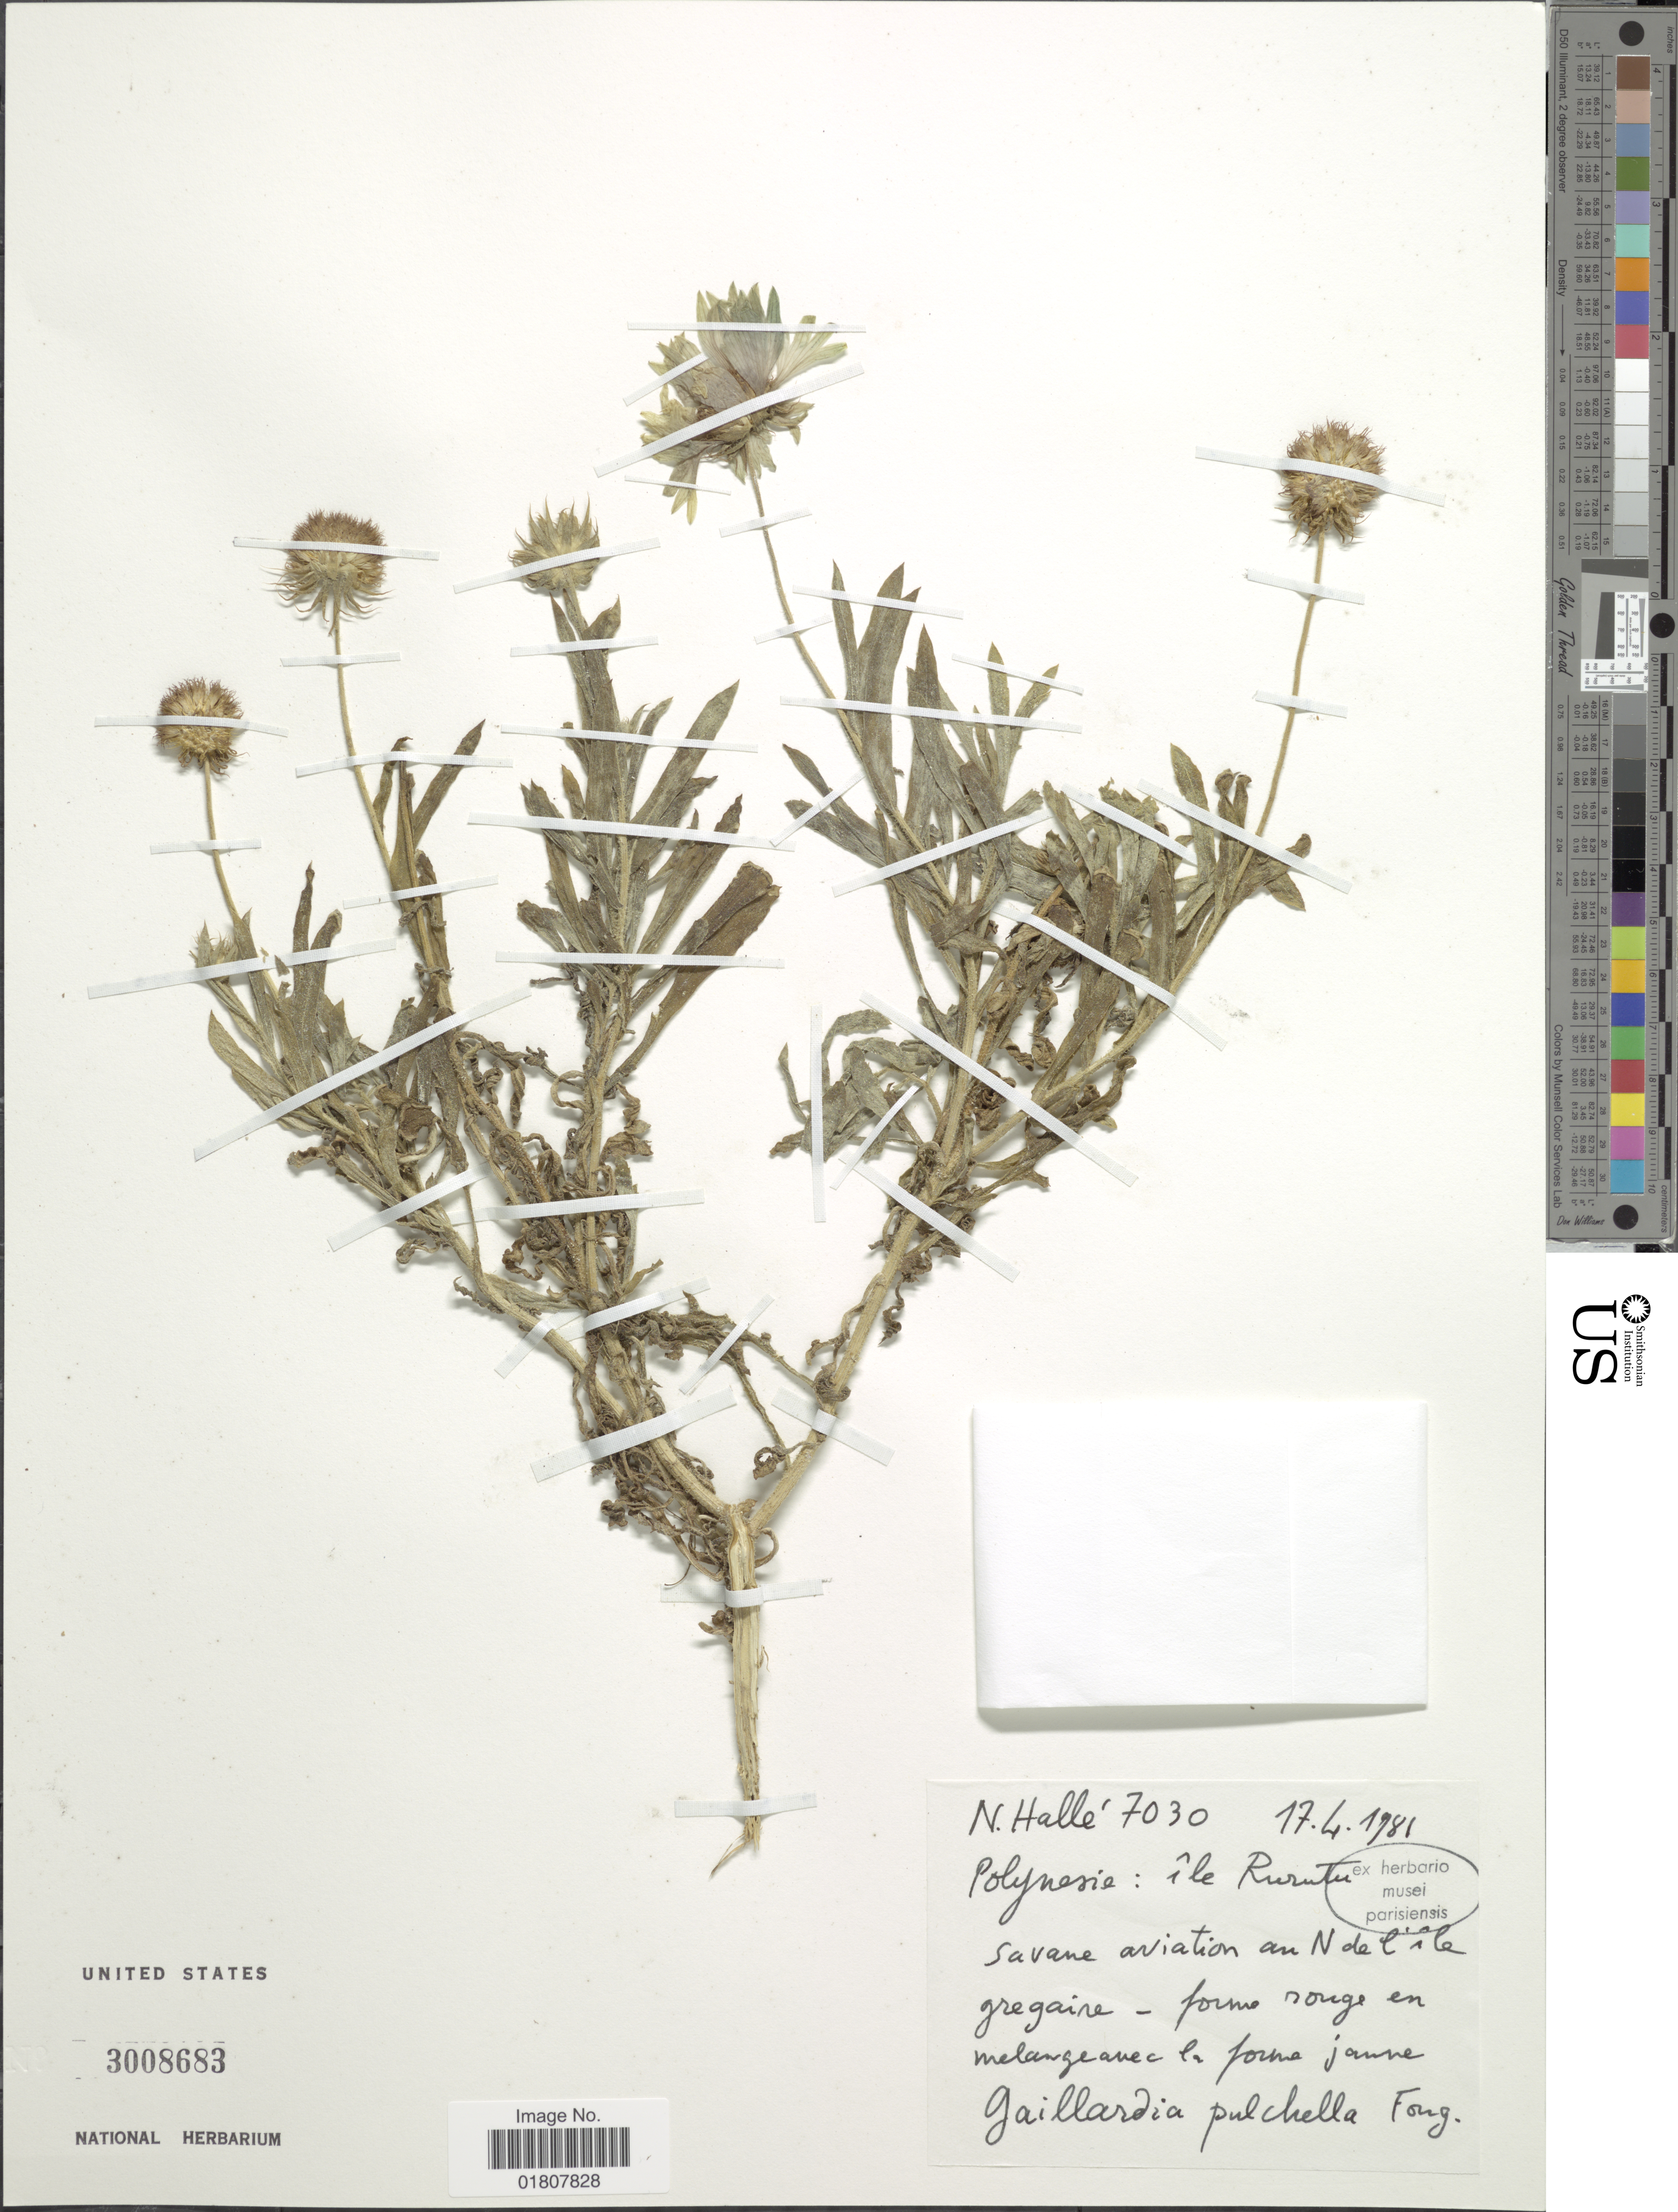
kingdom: Plantae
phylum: Tracheophyta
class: Magnoliopsida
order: Asterales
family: Asteraceae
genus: Gaillardia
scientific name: Gaillardia pulchella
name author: Foug.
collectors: N. Hallé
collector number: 7030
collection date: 1981-04-17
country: French Polynesia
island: Rurutu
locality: Ile Rurutu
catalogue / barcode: US 3008683